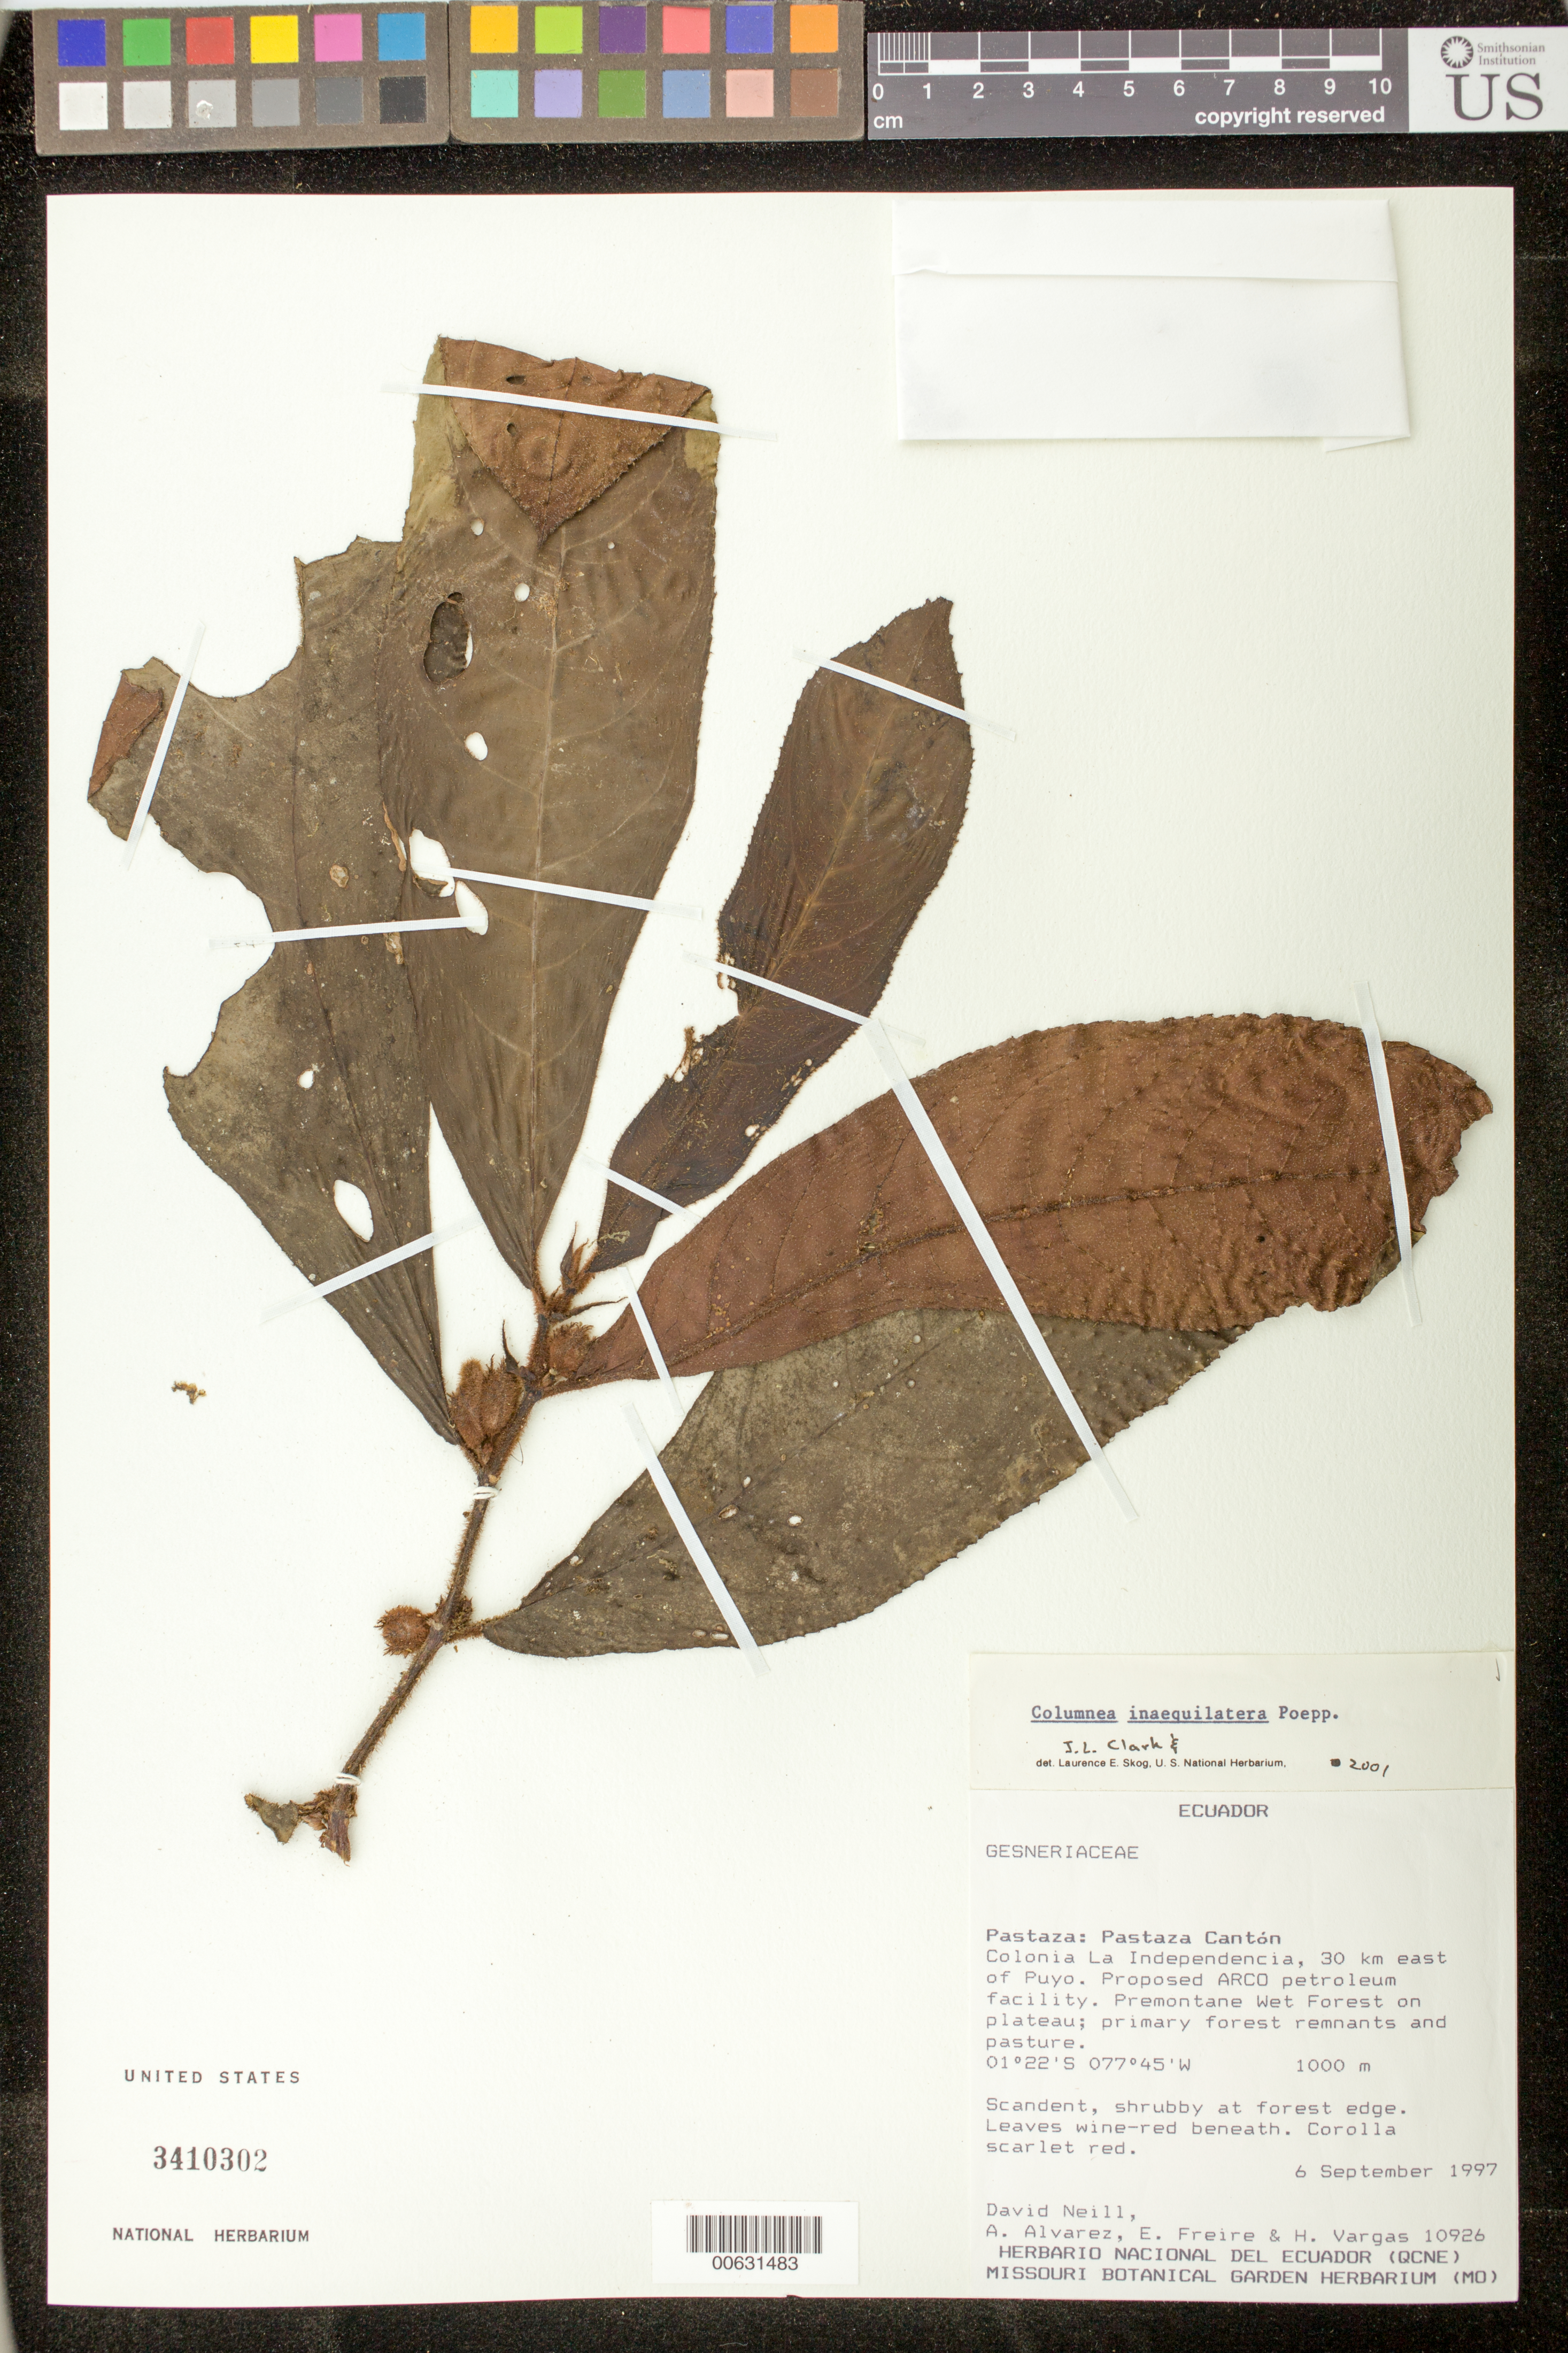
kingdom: Plantae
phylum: Tracheophyta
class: Magnoliopsida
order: Lamiales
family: Gesneriaceae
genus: Columnea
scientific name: Columnea inaequilatera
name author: Poepp.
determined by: Clark, J. L., (SEL), The Marie Selby Botanical Garden (UNITED STATES)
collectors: D. A. Neill, A. Alvarez, E. Freire & H. Vargas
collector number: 10926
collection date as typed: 06 Sep 1997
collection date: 1997-09-06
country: Ecuador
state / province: Pastaza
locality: Pastaza Cantón; Colonia La Independencia, 30 km east of Puyo; proposed ARCO petroleum facility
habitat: Premontane wet forest on plateau; primary forest remnants and pasture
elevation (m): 1000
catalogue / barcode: US 3410302